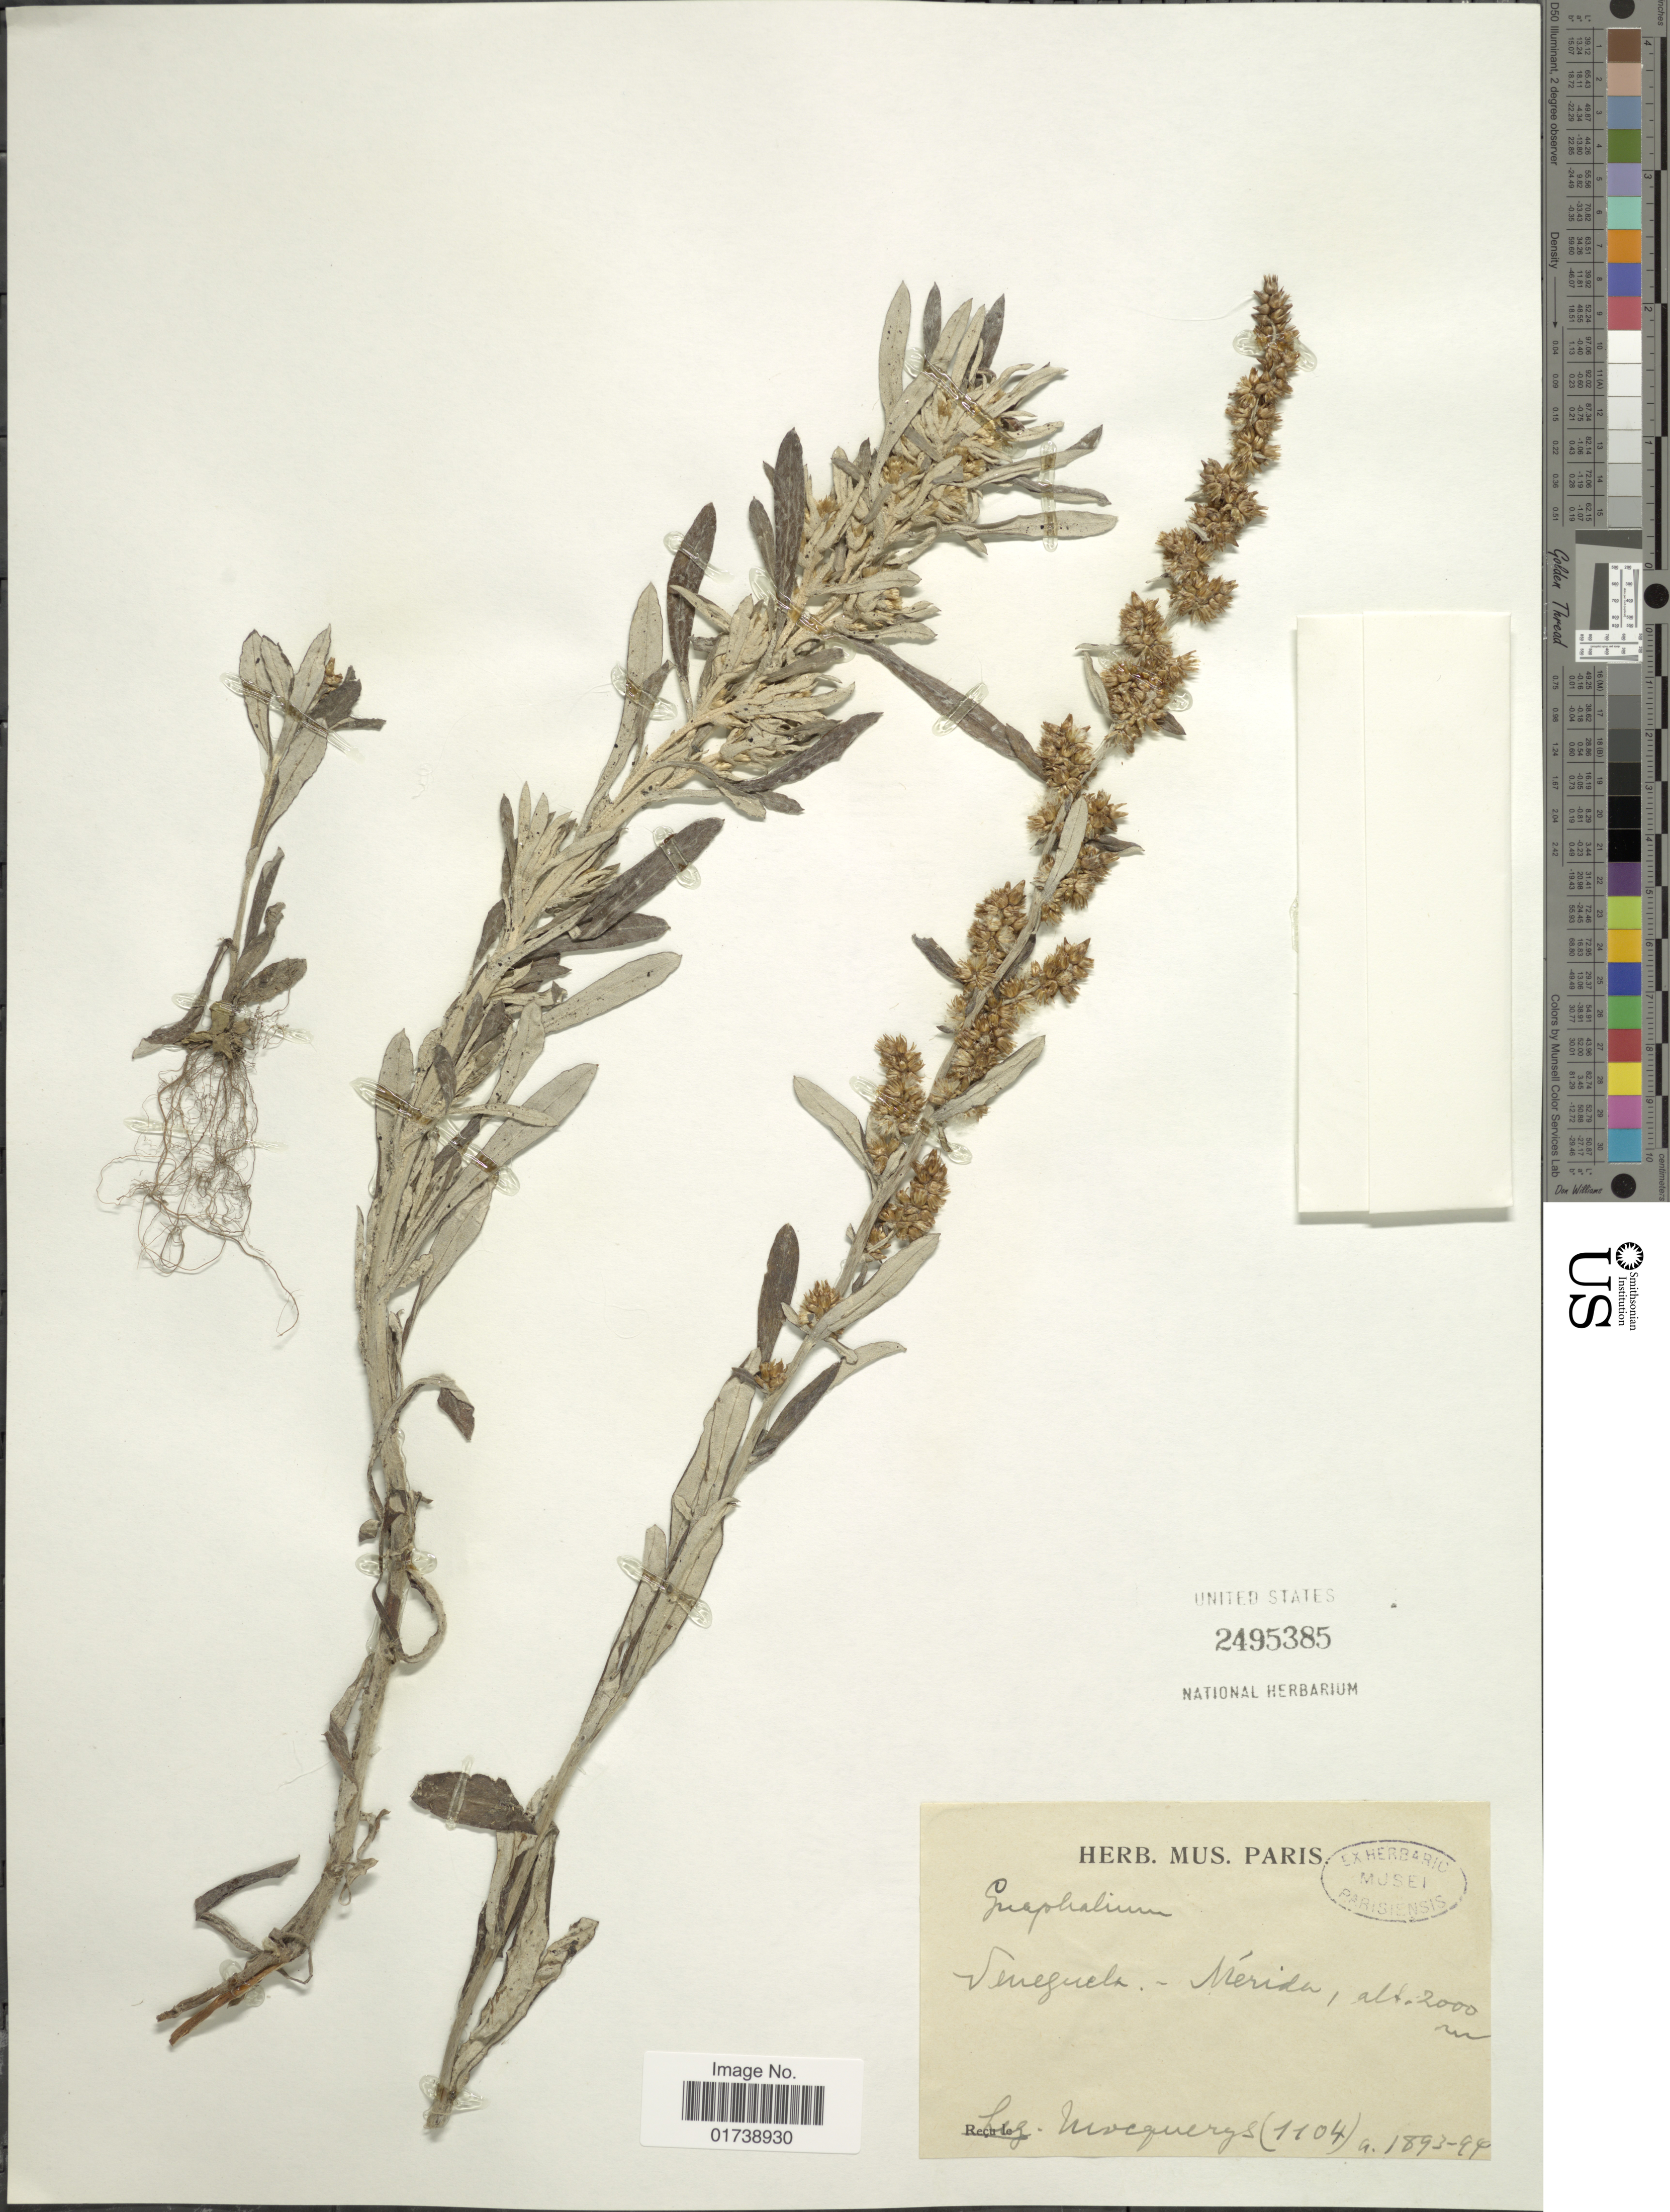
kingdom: Plantae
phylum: Tracheophyta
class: Magnoliopsida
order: Asterales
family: Asteraceae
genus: Gamochaeta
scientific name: Gamochaeta sp.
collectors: McCquerys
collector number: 1104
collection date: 1893/1899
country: Venezuela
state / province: Mérida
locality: Merida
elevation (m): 2000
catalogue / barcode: US 2495385